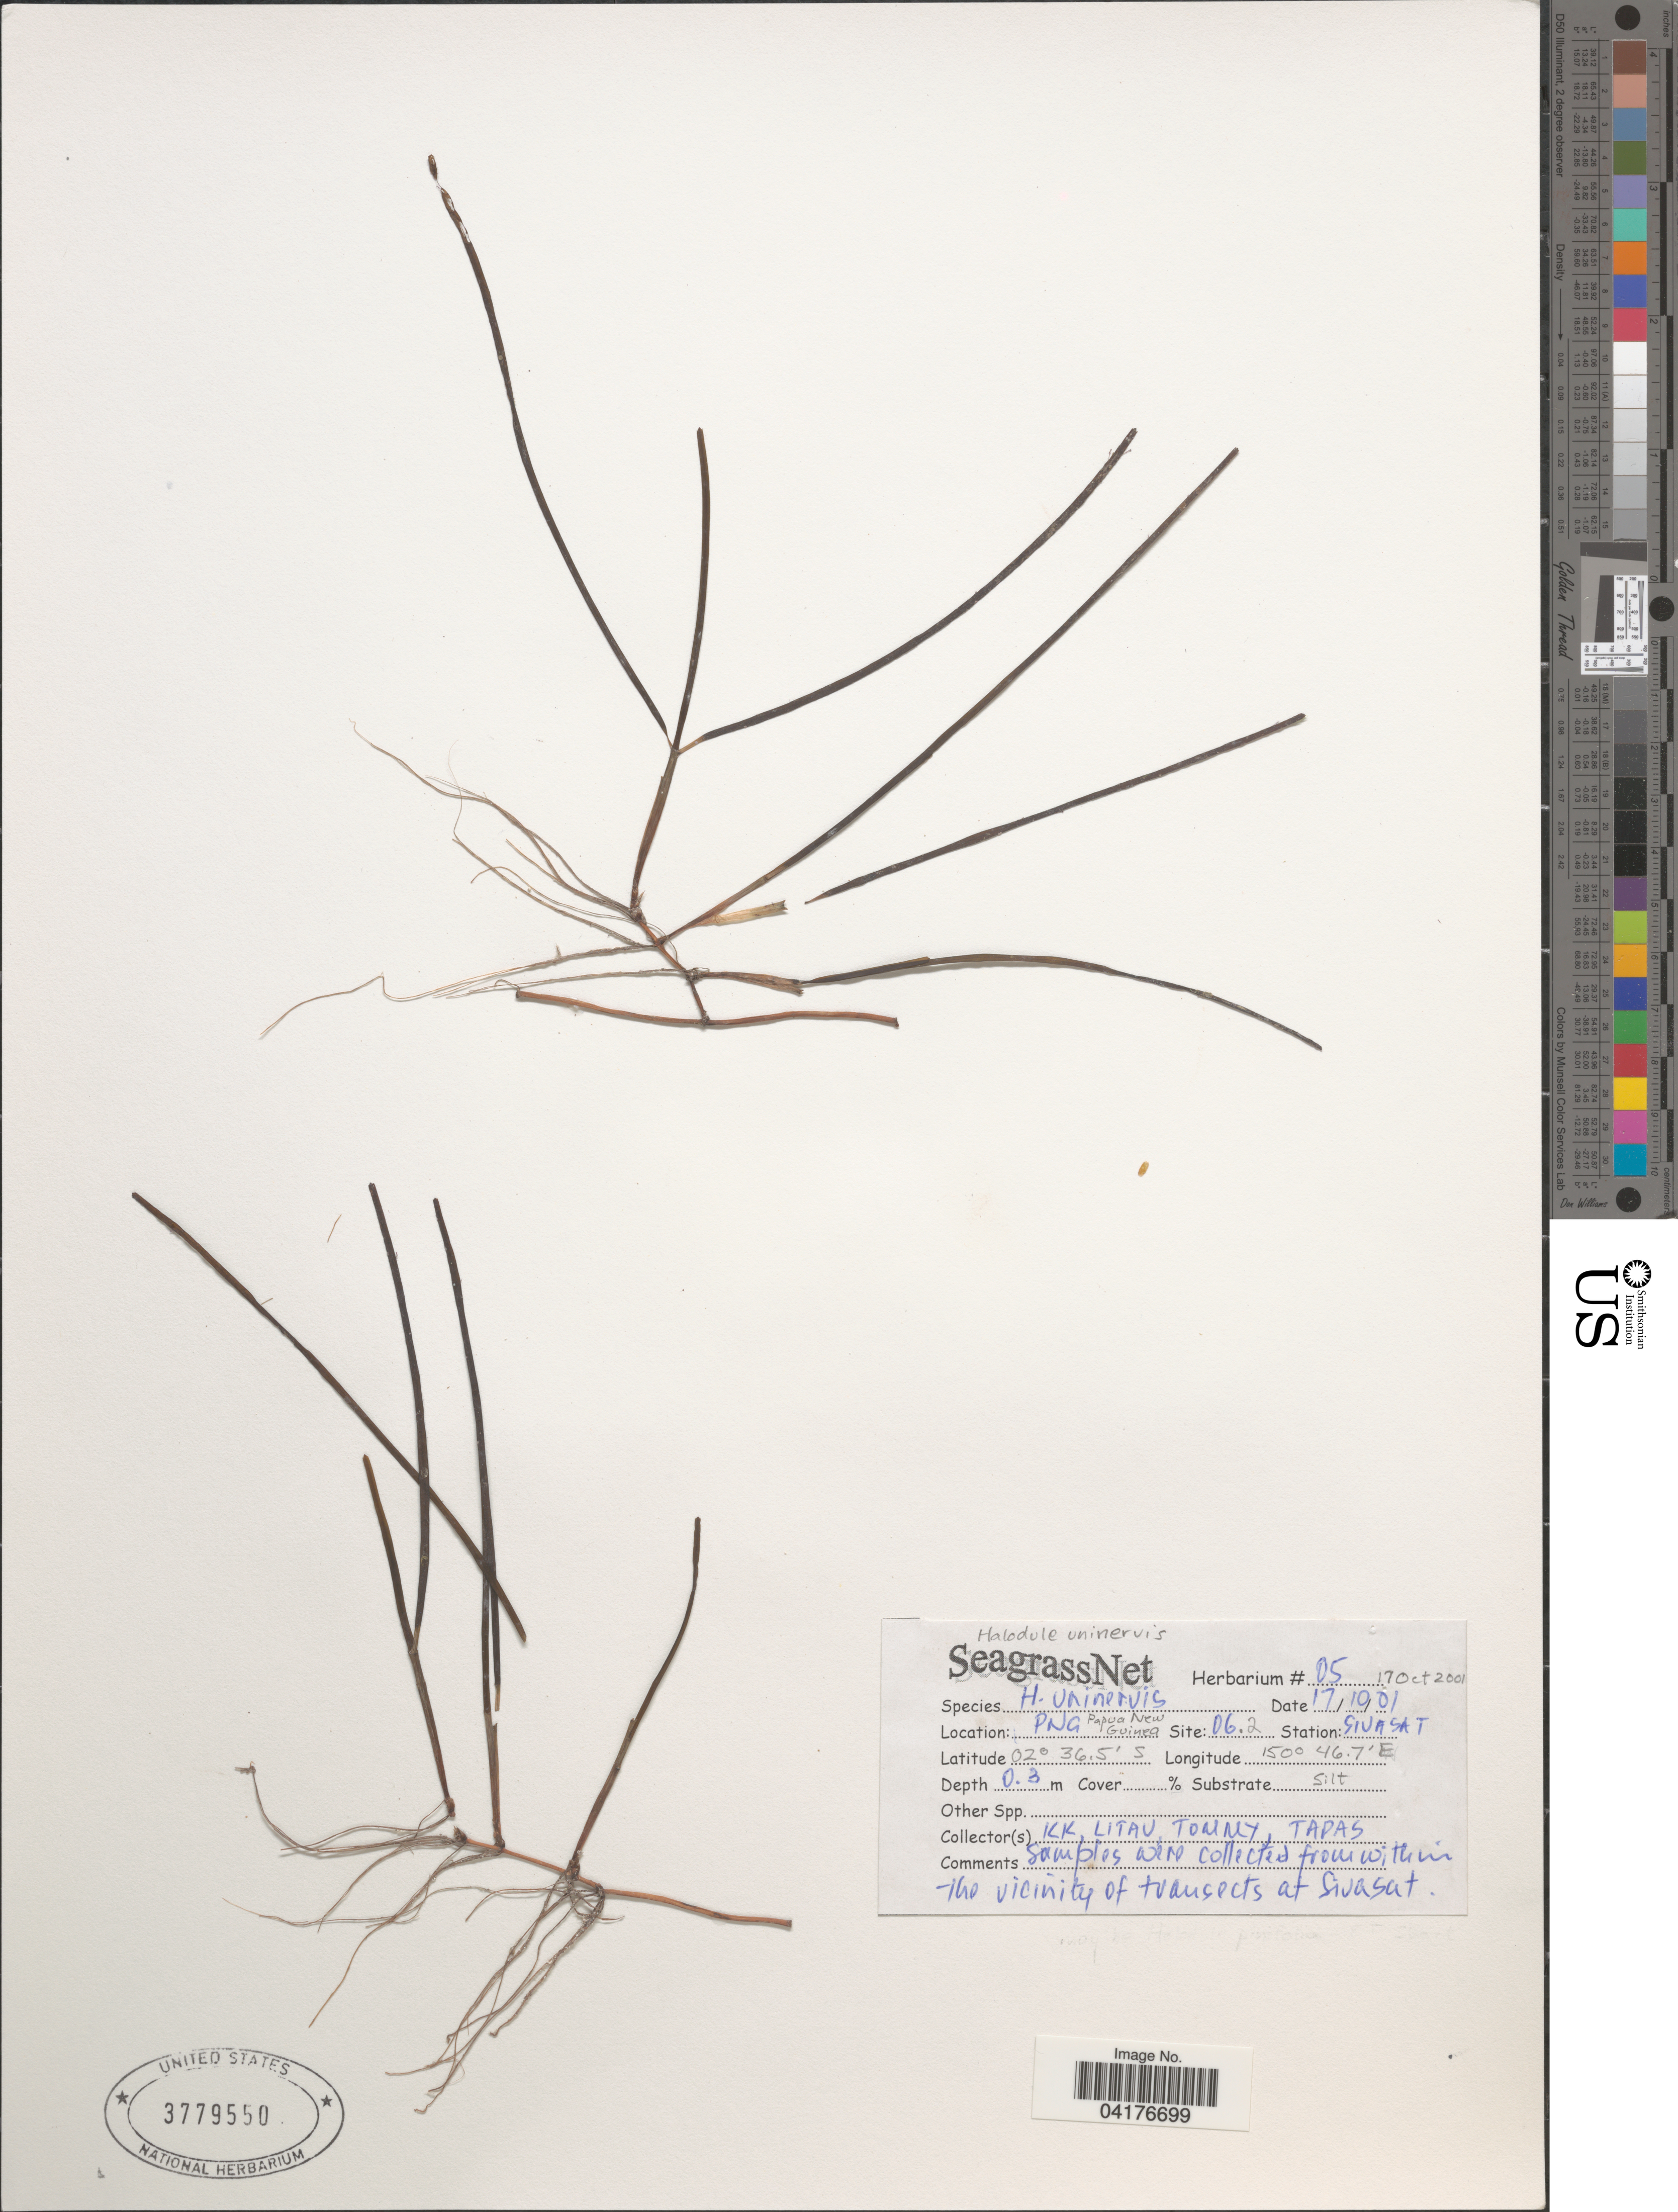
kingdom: Plantae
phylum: Tracheophyta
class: Liliopsida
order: Alismatales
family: Cymodoceaceae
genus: Halodule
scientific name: Halodule uninervis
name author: (Forssk.) Asch.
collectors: K. K., Litau, Tommy & Tadas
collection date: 2001-10-17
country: Papua New Guinea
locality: Site: 06.2. Station: Sivasat. Within the vicinity of transects at Sivasat.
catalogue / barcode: US 3779550